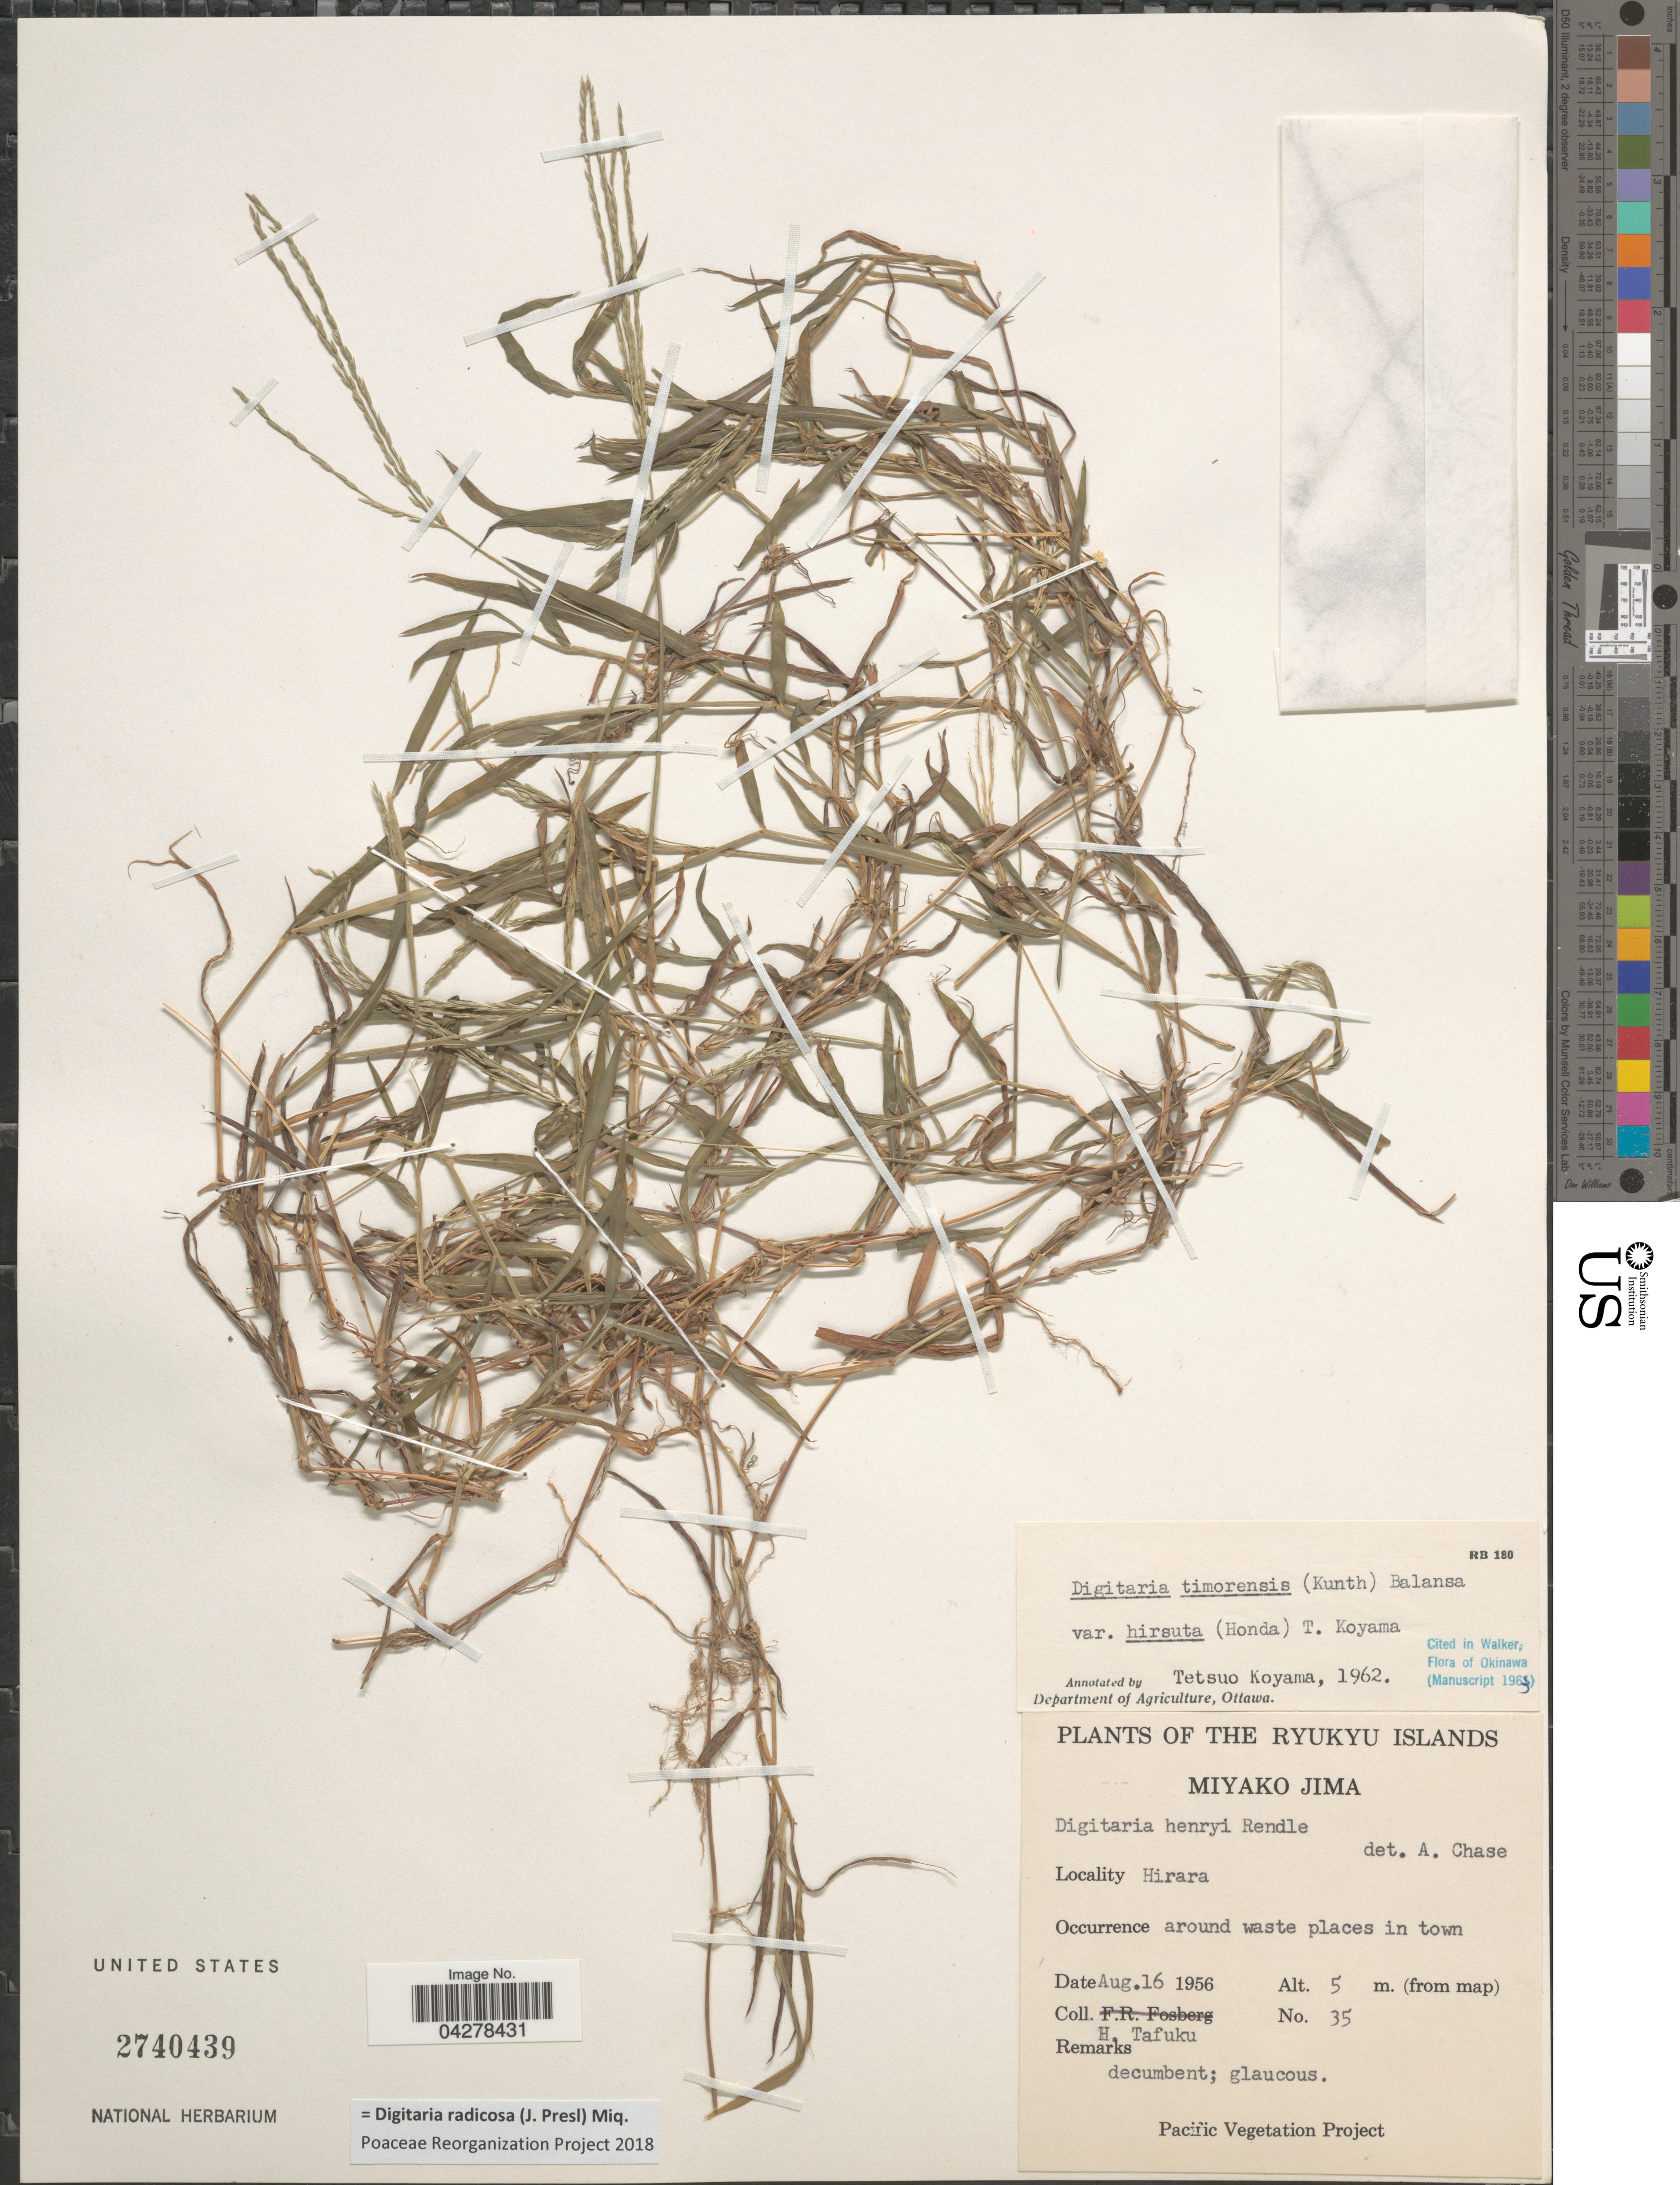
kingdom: Plantae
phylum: Tracheophyta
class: Liliopsida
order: Poales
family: Poaceae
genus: Digitaria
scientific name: Digitaria radicosa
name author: (J. Presl) Miq.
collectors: H. Tafuku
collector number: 35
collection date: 1956-08-16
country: Japan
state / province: Okinawa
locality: The Ryukyu Islands. Miyako Jima. Hirara. Around waste places in town.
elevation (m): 5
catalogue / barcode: US 2740439